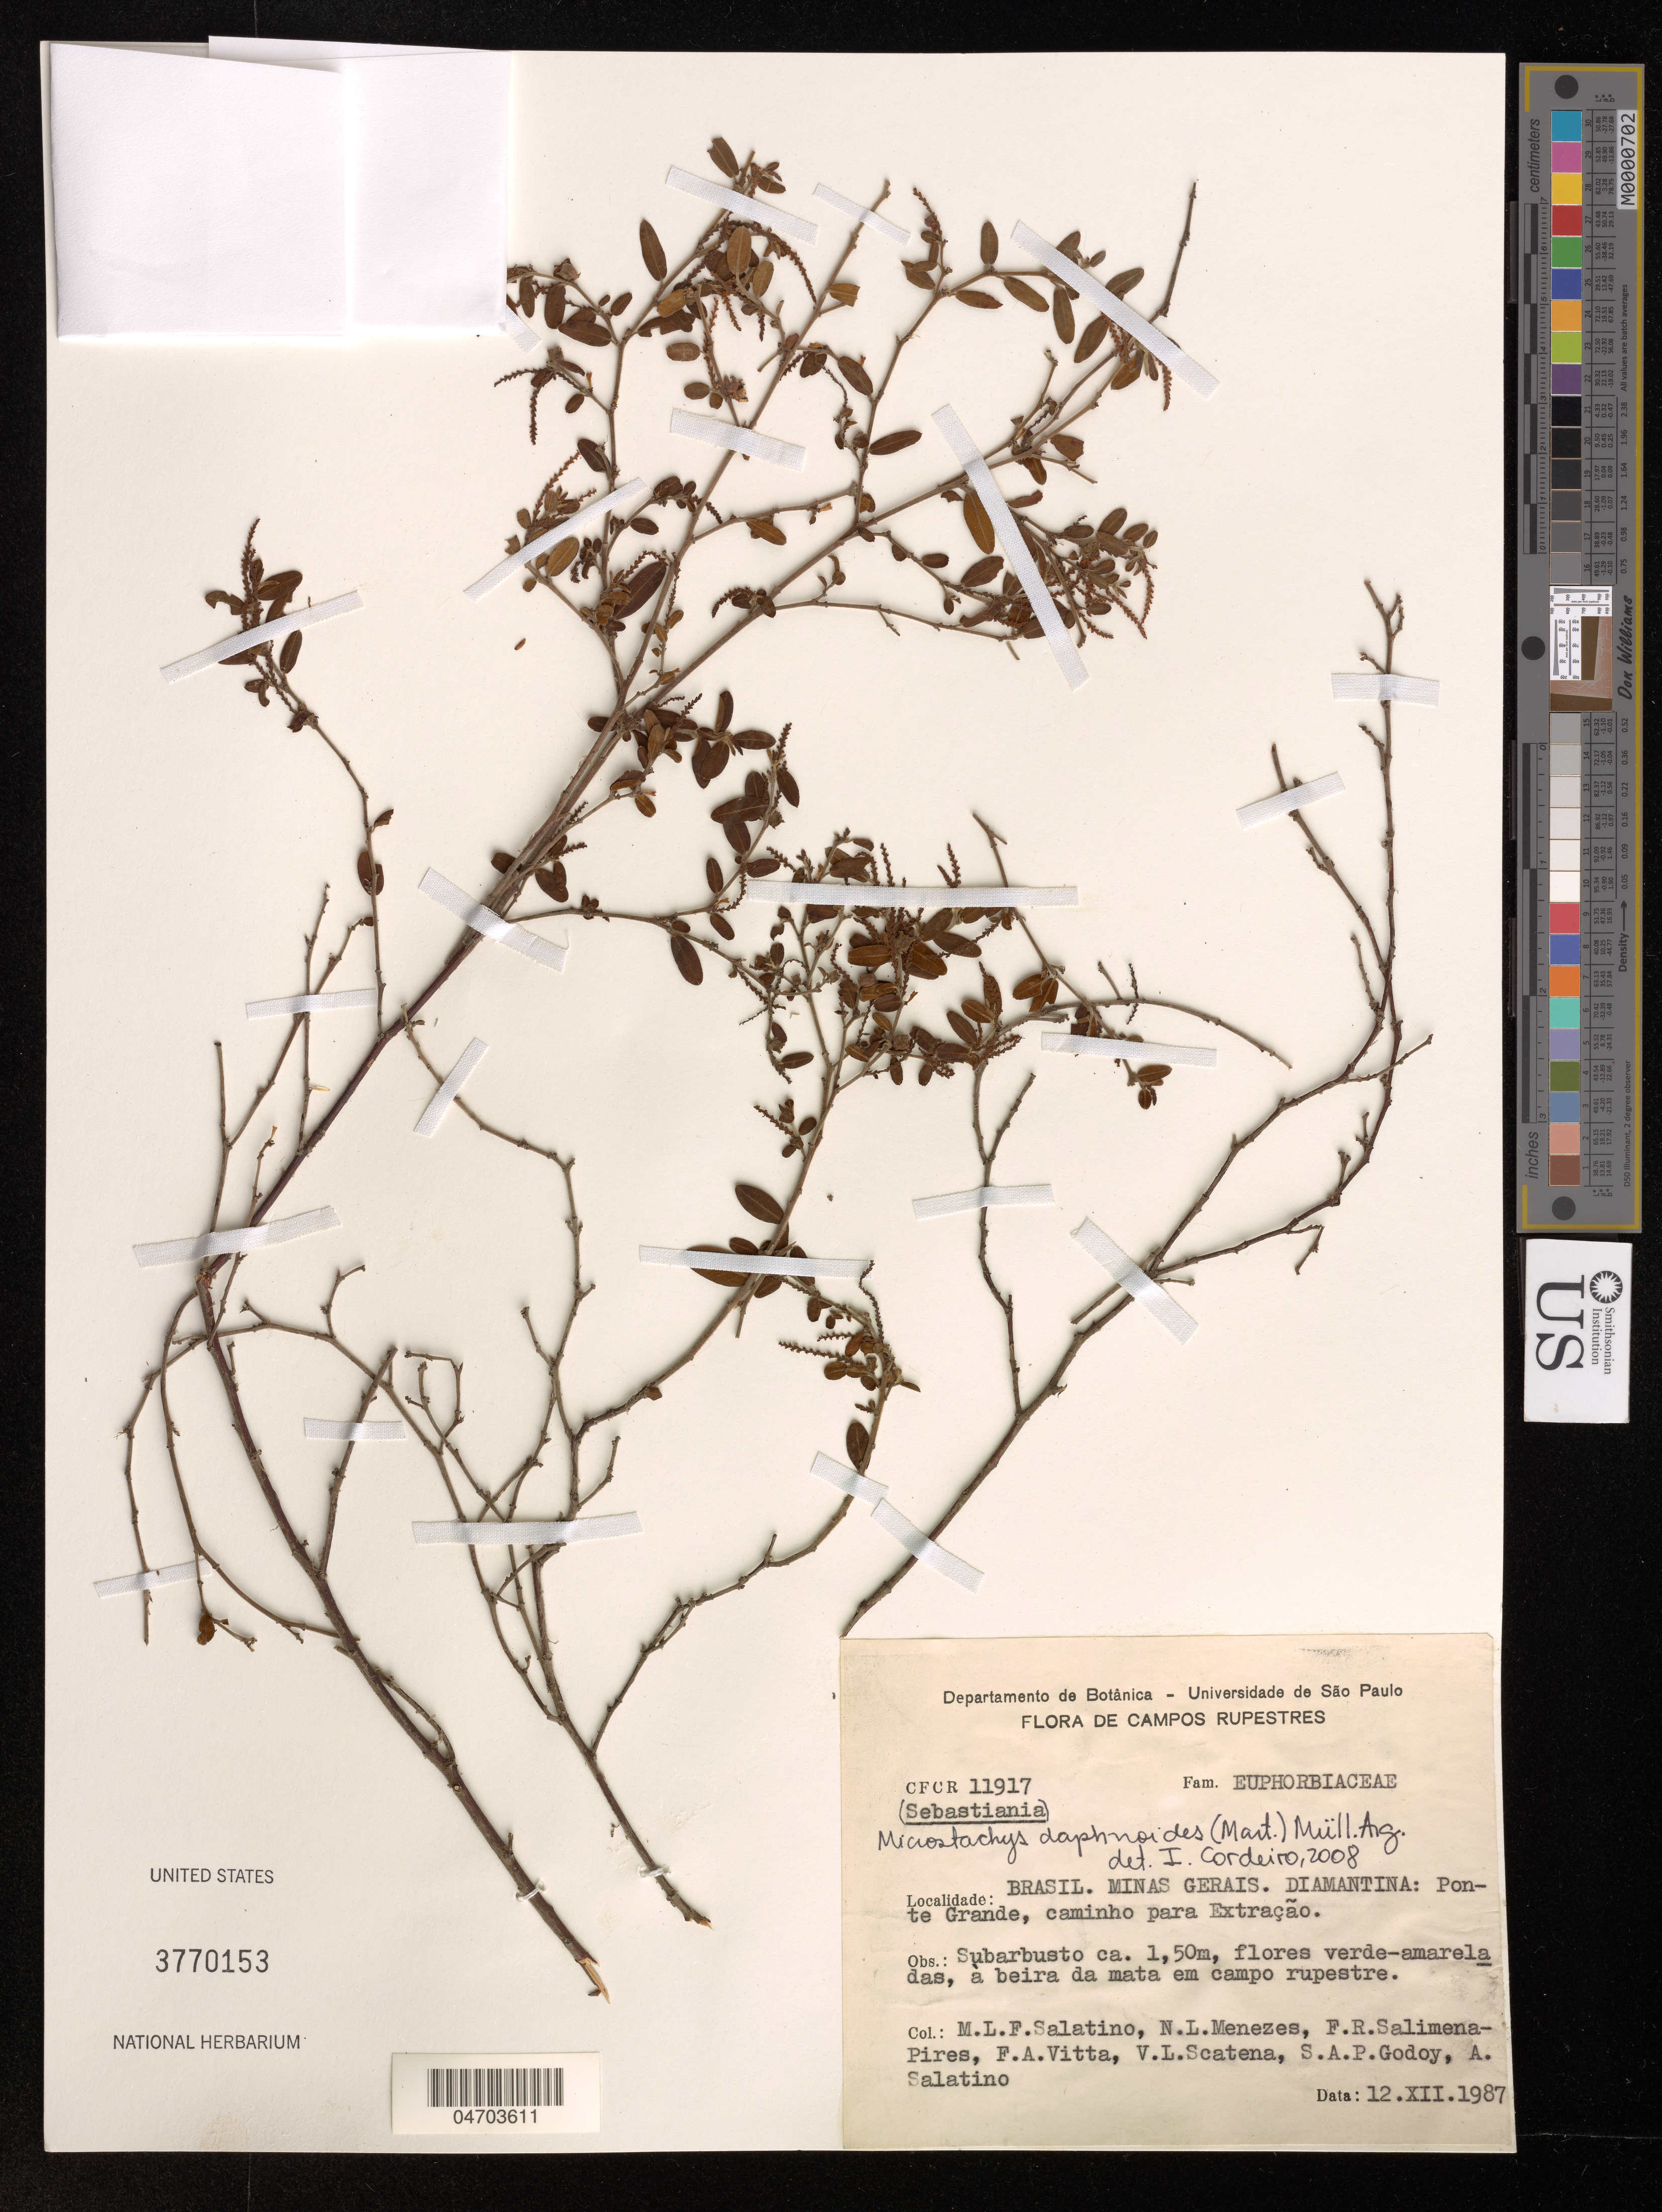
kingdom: Plantae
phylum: Tracheophyta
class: Magnoliopsida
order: Malpighiales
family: Euphorbiaceae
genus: Microstachys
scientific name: Microstachys daphnoides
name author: (Mart.) F. Dietr.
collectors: M. L. Salatino, N. Menezes & F. Saliména-Pires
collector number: CFCR11917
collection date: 1987-12-12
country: Brazil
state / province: Minas Gerais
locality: Diamantina: Ponte Grande, caminho para Extração.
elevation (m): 1.5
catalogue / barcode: US 3770153